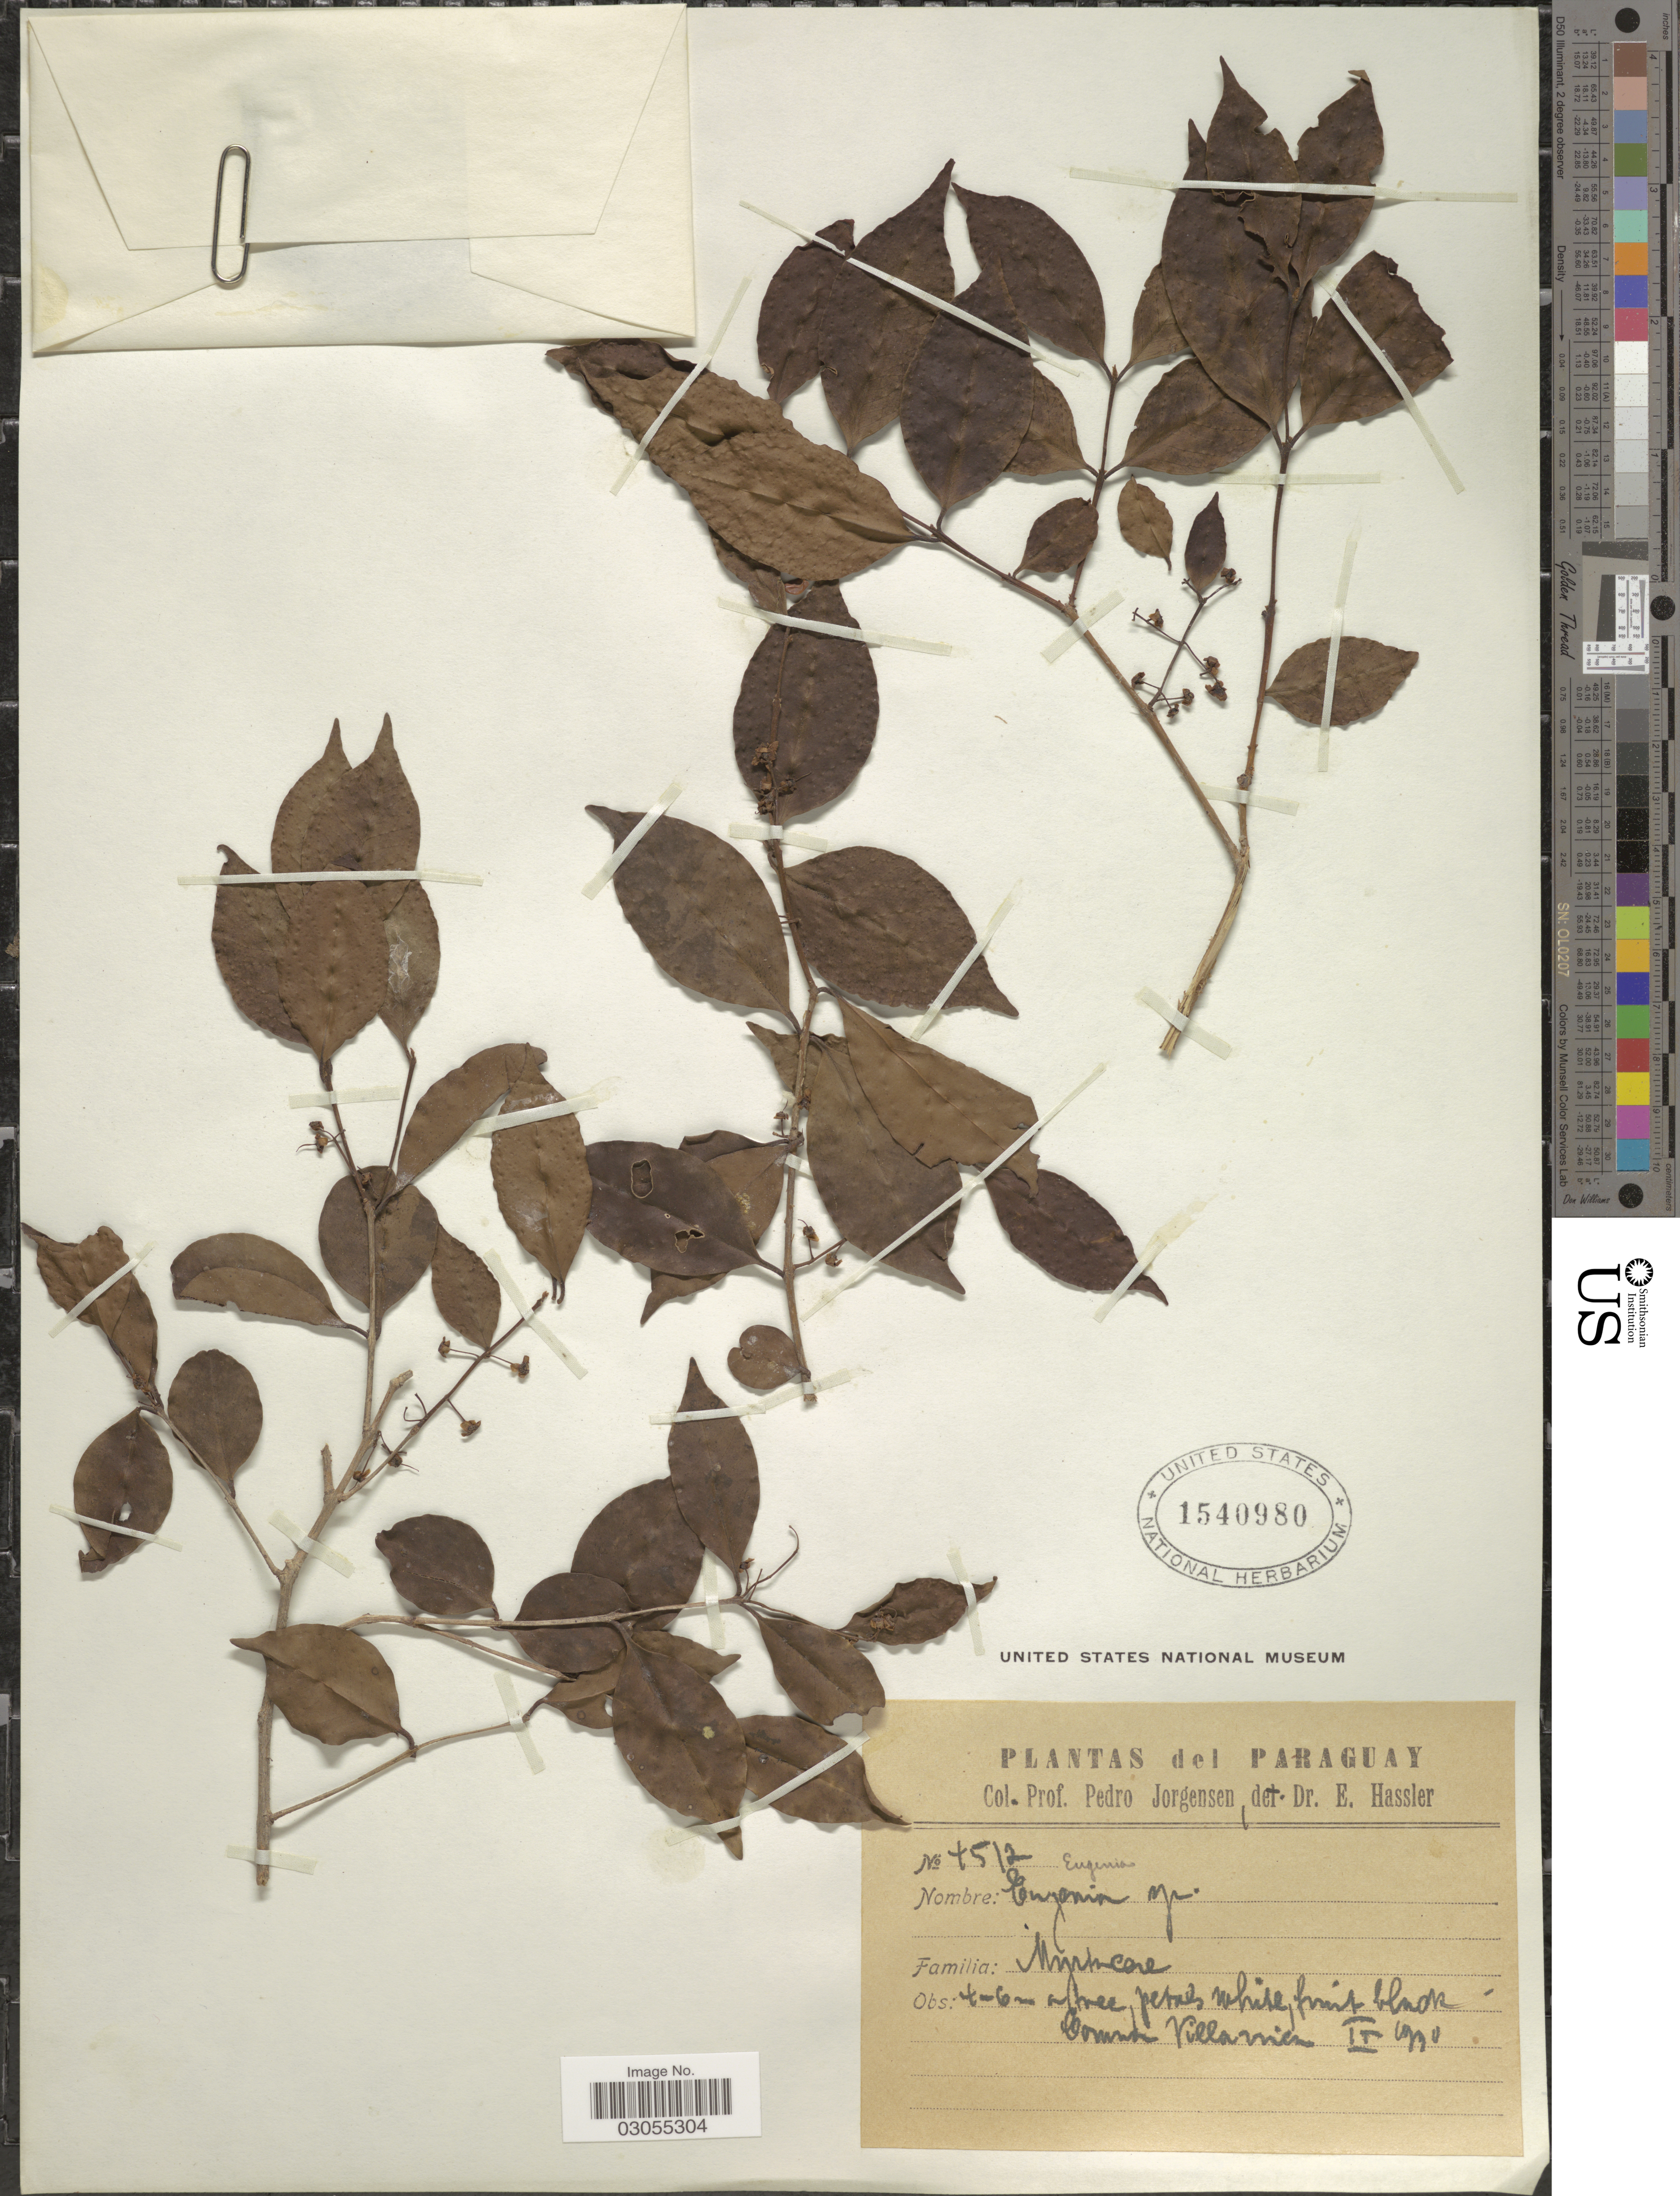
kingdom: Plantae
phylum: Tracheophyta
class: Magnoliopsida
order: Myrtales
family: Myrtaceae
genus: Eugenia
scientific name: Eugenia sp.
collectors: P. Jörgensen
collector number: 4512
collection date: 1930-09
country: Paraguay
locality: Villarica.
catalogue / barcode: US 1540980